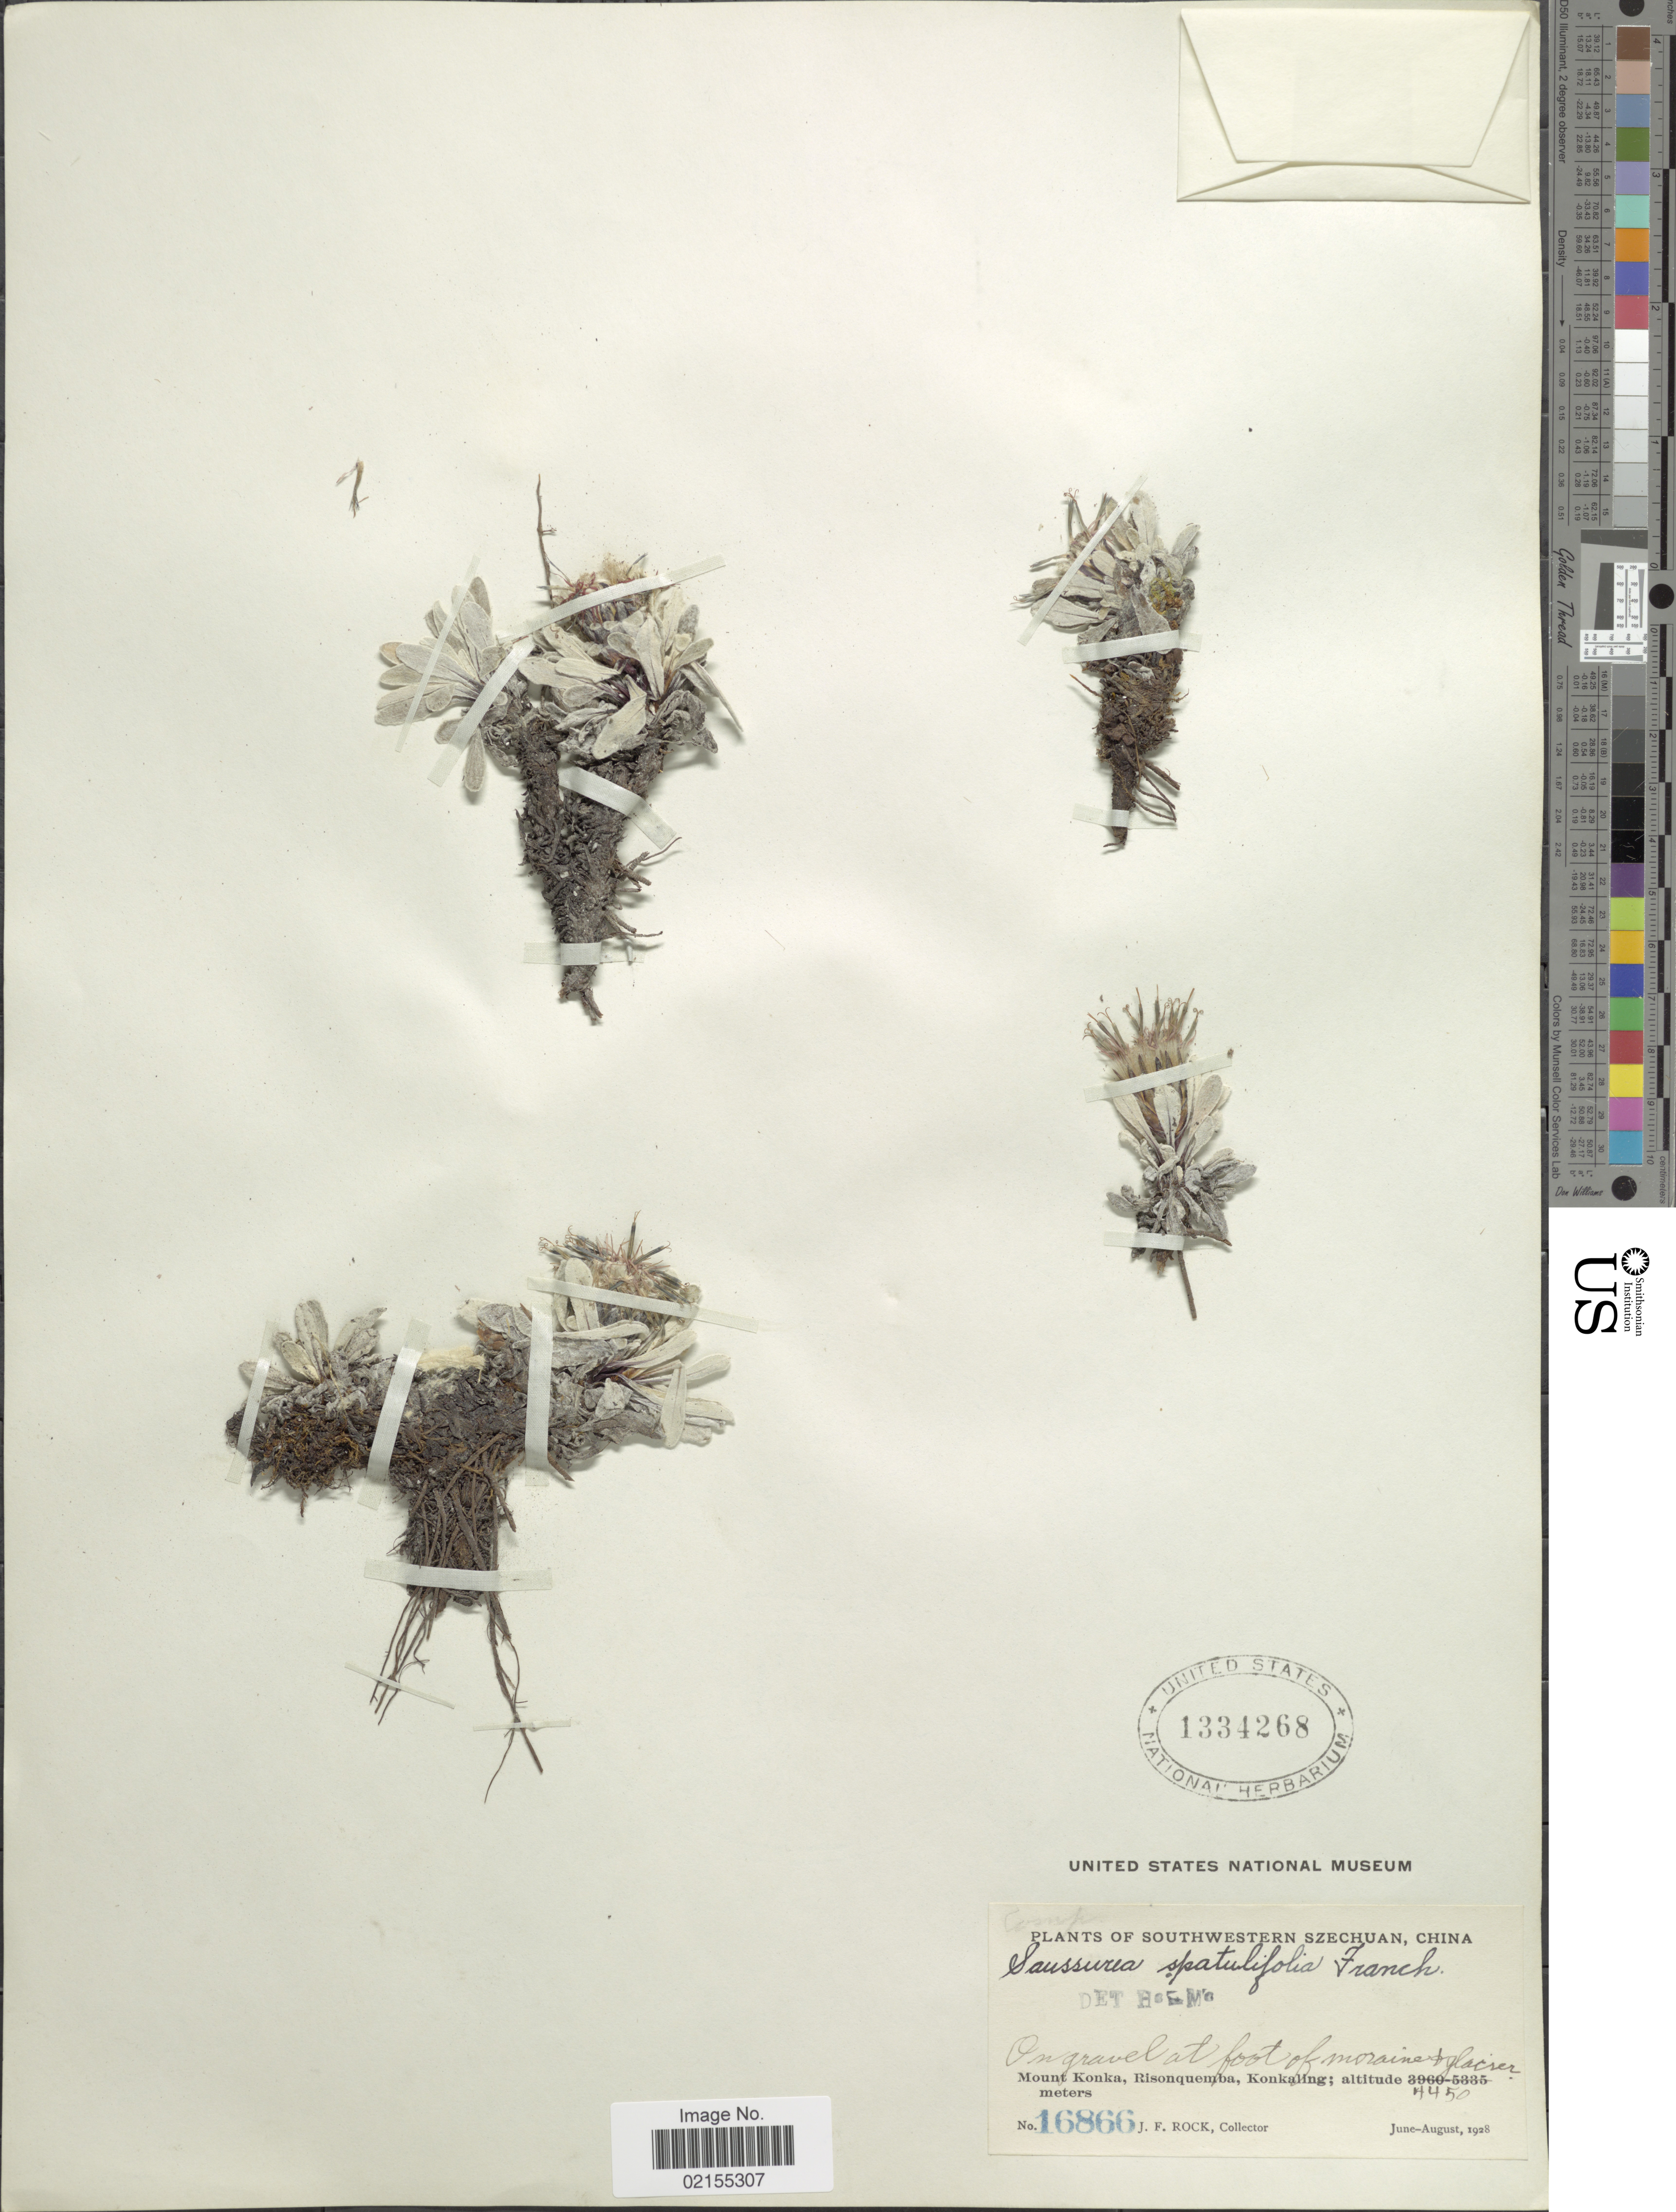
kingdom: Plantae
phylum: Tracheophyta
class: Magnoliopsida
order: Asterales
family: Asteraceae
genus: Saussurea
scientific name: Saussurea spathulifolia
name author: Franch.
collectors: J. Rock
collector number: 16866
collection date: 1928-06/1928-08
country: China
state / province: Sichuan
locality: Southwestern Szechuan, China, On gravel at foot of moraine glacier, Mount Konka, Risonquemba, Konkaling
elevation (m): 4450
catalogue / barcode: US 1334268